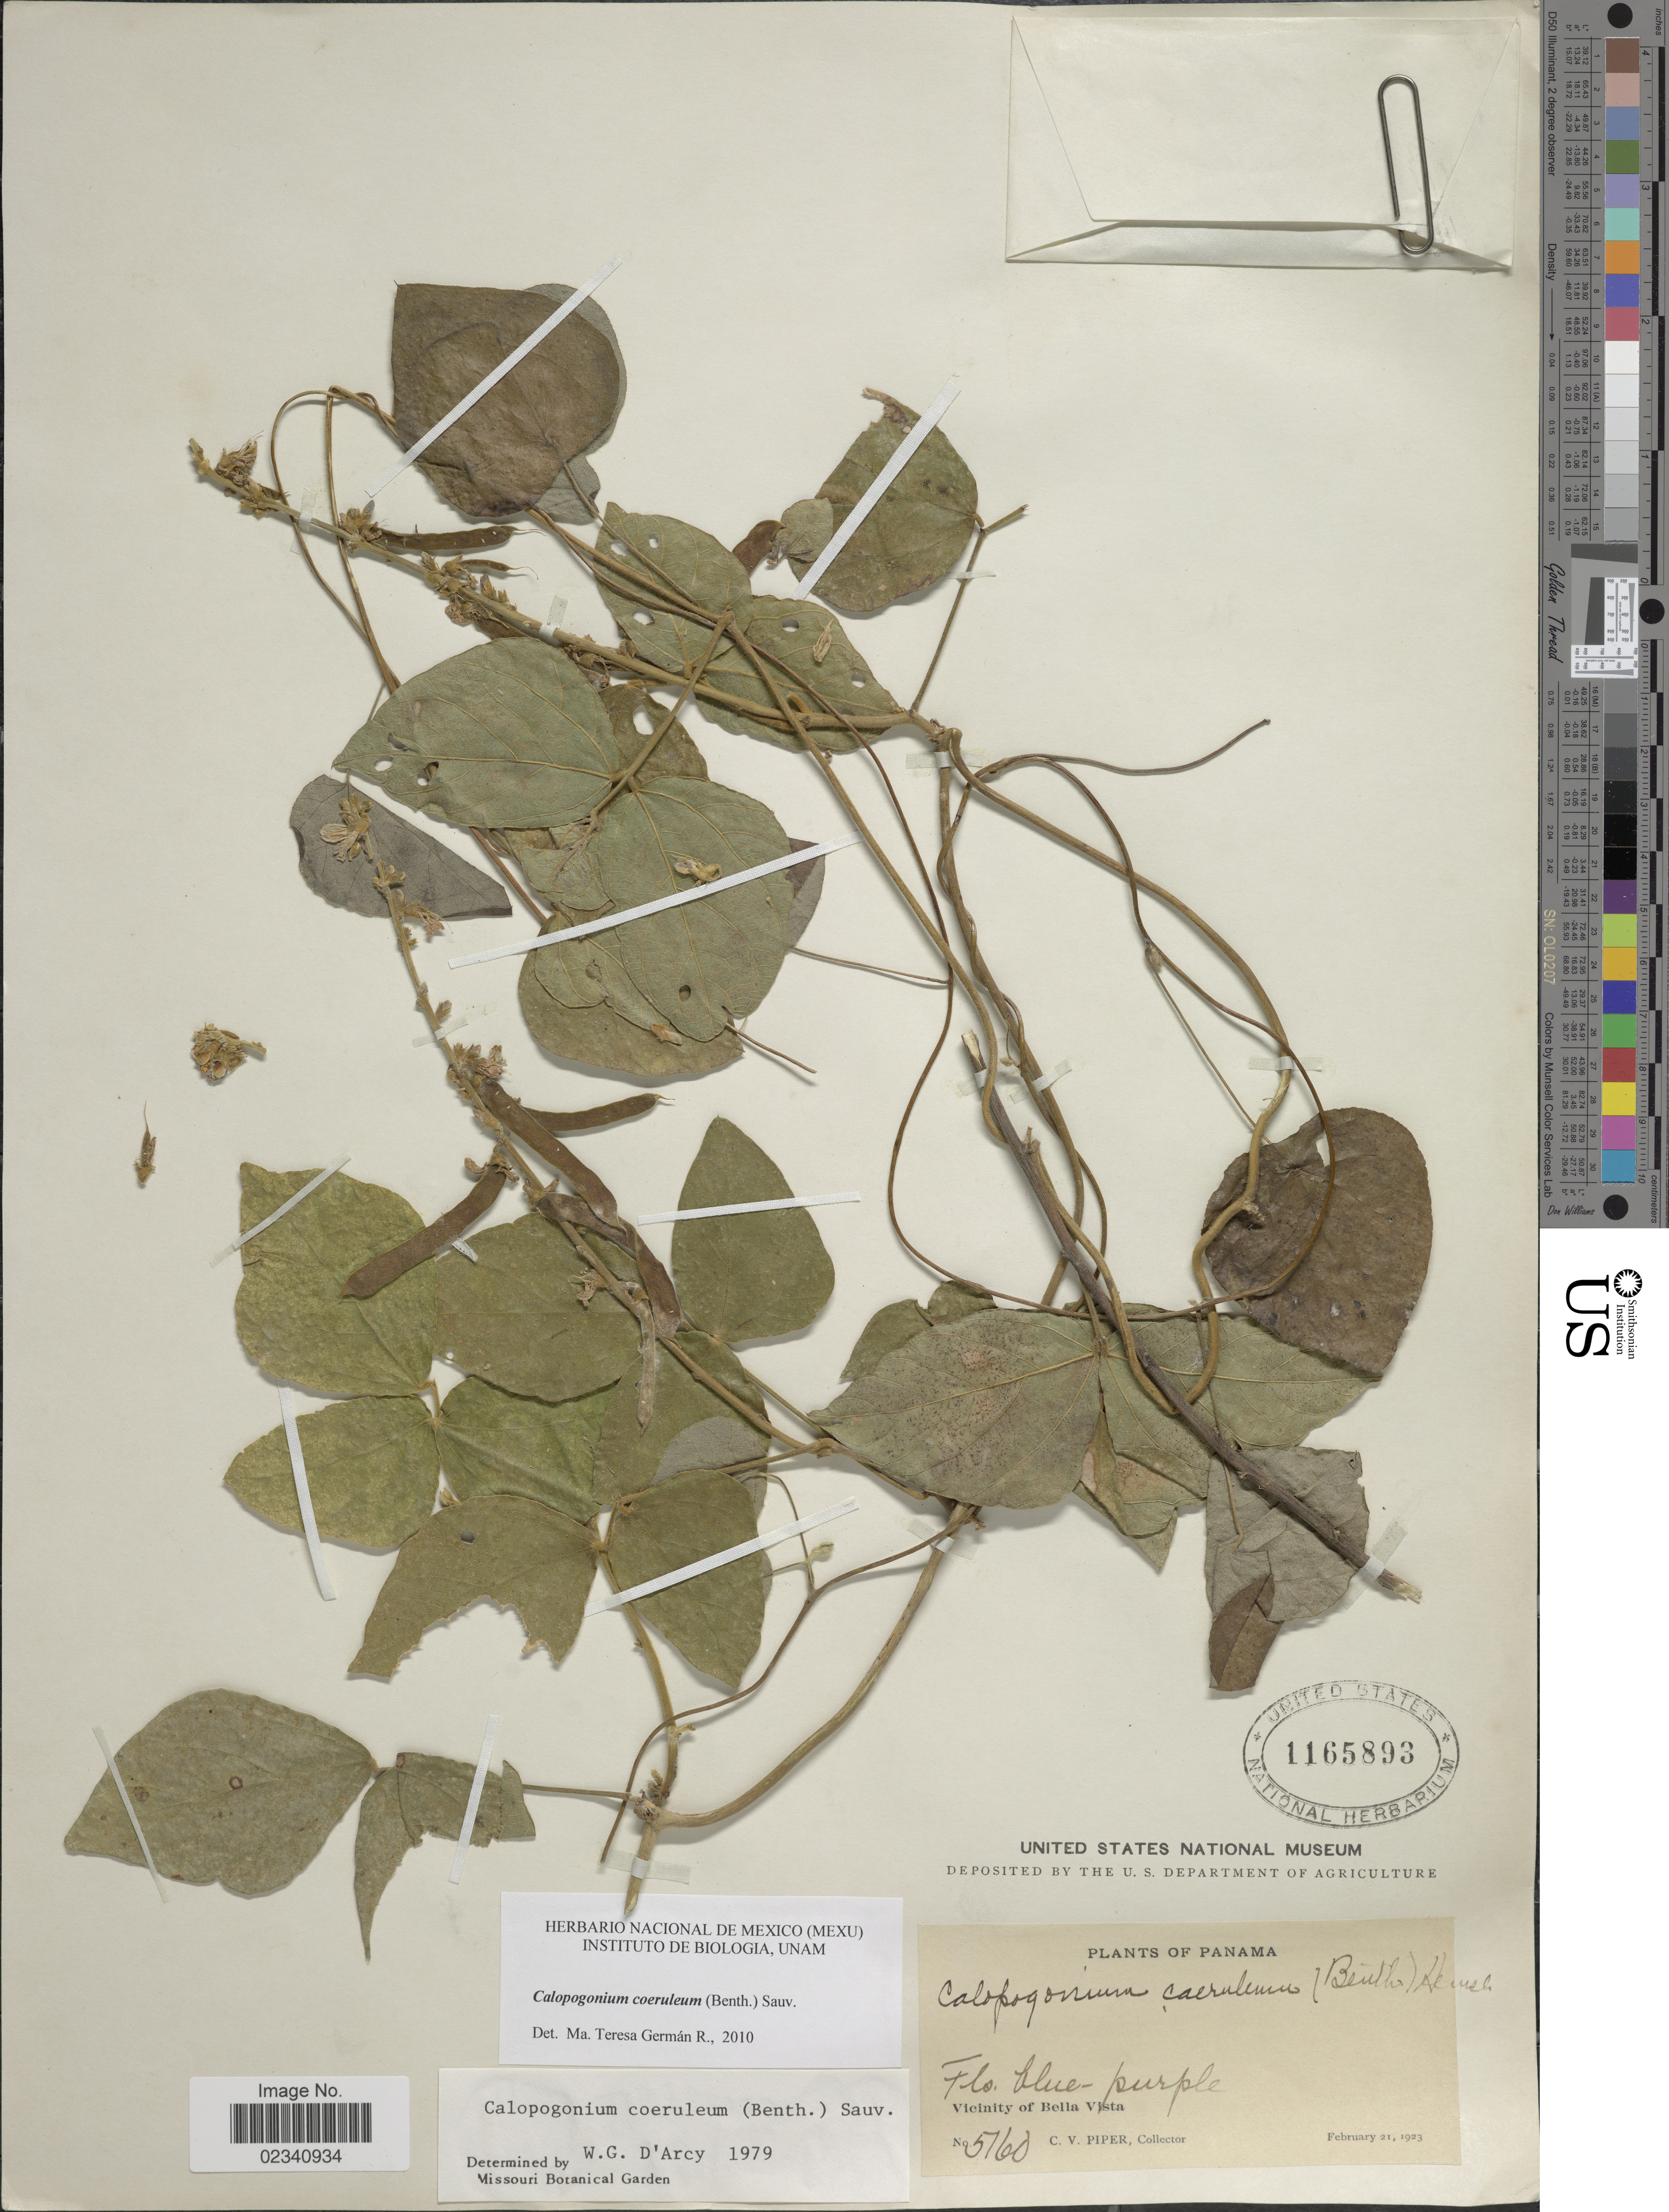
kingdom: Plantae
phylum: Tracheophyta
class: Magnoliopsida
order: Fabales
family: Fabaceae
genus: Calopogonium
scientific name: Calopogonium caeruleum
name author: (Benth.) C. Wright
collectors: C. V. Piper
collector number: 5160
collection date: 1923-02-21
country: Panama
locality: Vicinity of Bella Vista.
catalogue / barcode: US 1165893